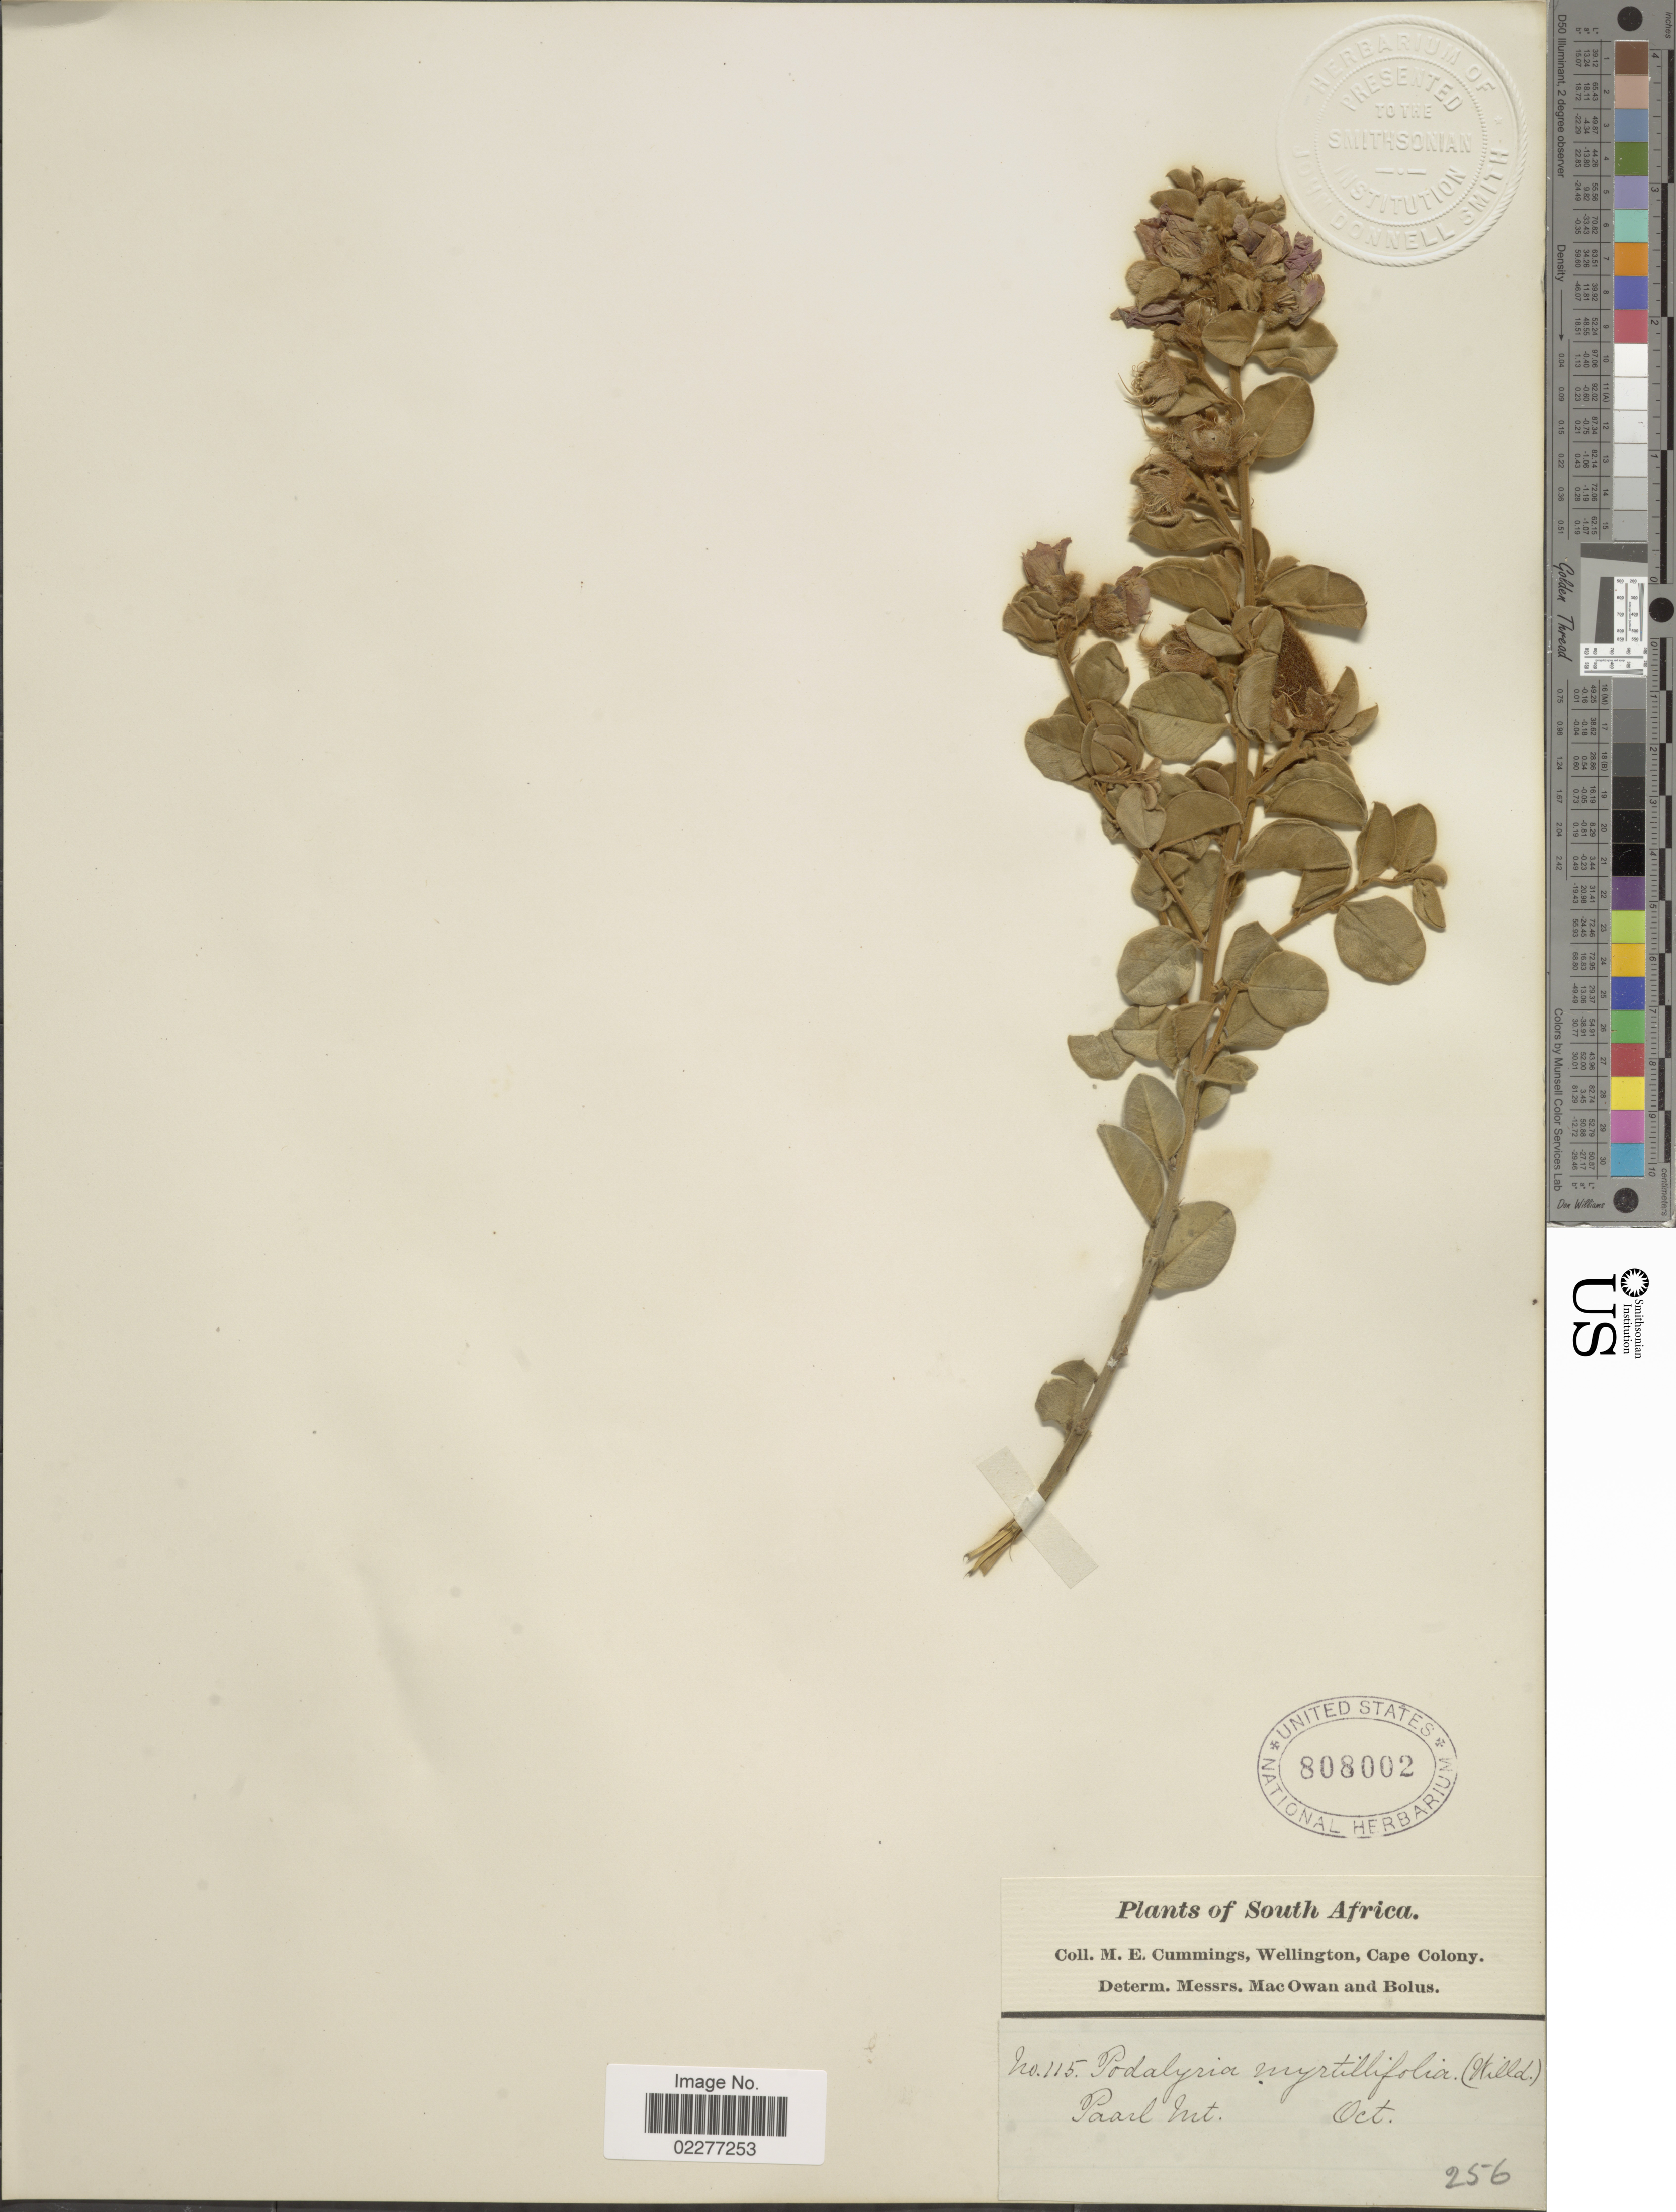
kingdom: Plantae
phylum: Tracheophyta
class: Magnoliopsida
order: Fabales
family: Fabaceae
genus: Podalyria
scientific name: Podalyria myrtillifolia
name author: Willd.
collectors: M. E. Cummings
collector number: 115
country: South Africa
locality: Paarl Mt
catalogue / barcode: US 808002